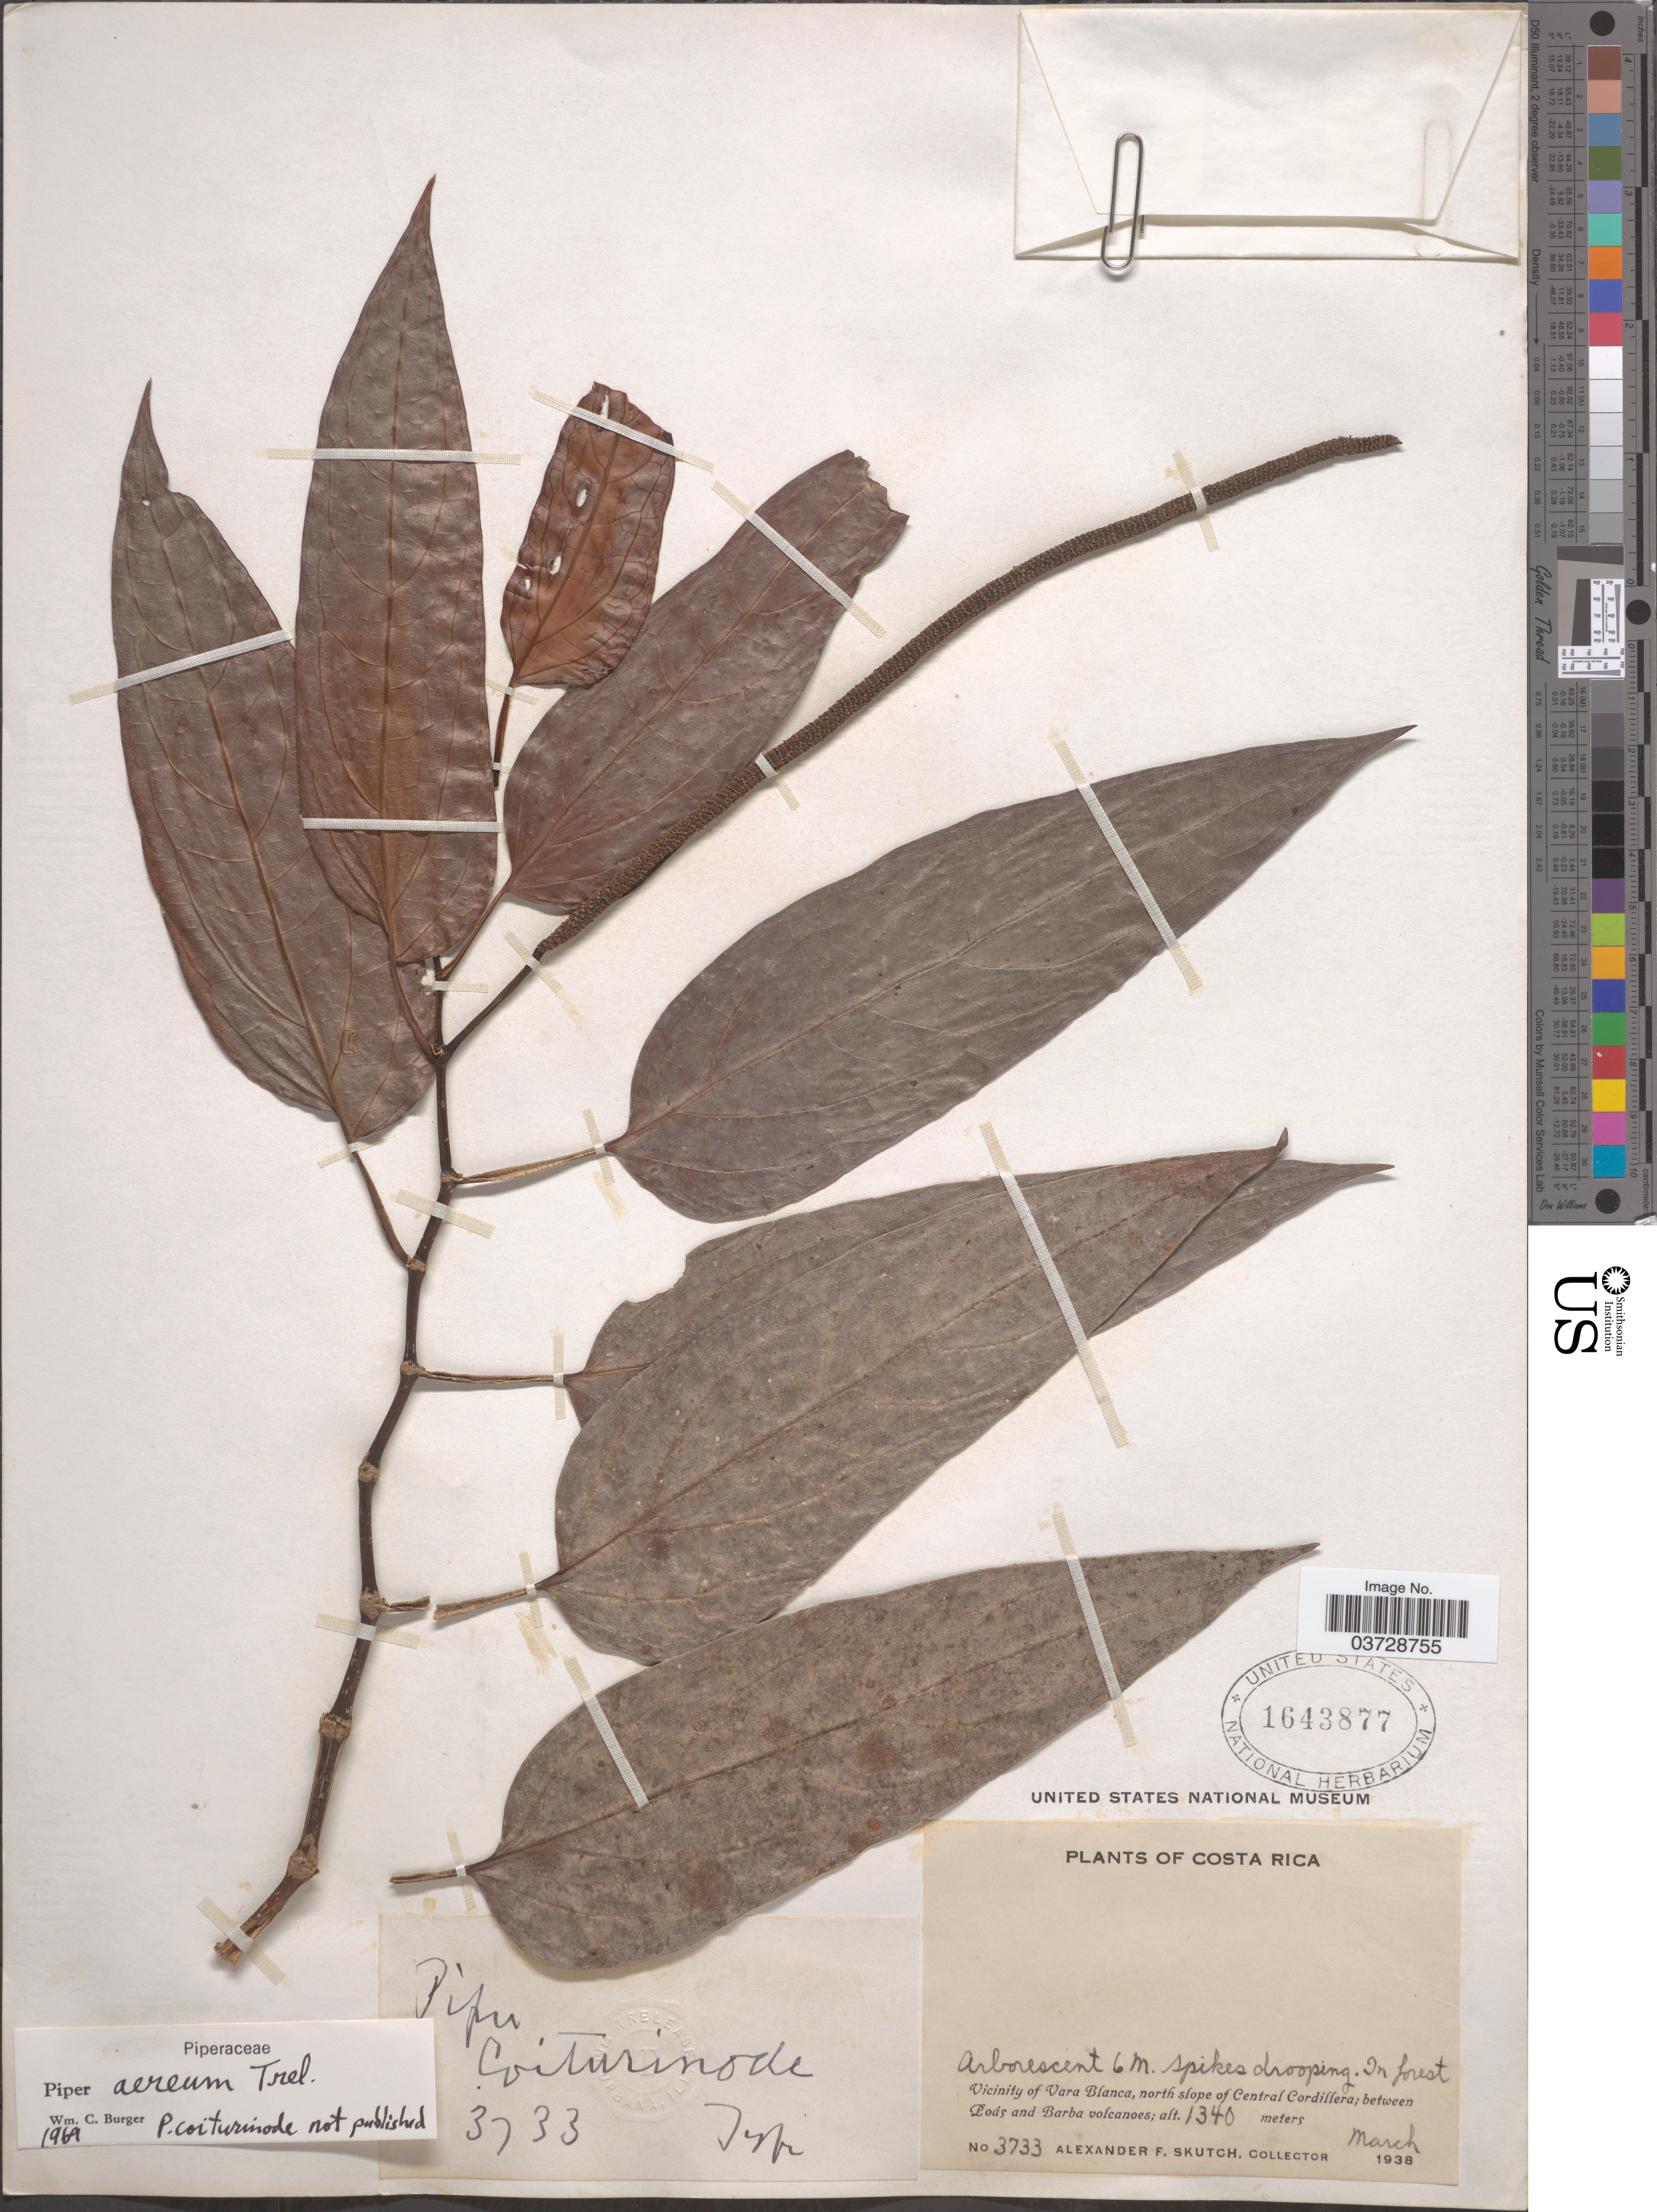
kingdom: Plantae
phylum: Tracheophyta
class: Magnoliopsida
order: Piperales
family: Piperaceae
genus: Piper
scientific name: Piper aereum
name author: Trel.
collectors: A. F. Skutch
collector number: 3733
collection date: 1938-03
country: Costa Rica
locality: Vicinity of Vara Blanca, north slope of Central Cordillera; between Pods and Barba volcanoes.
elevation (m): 1340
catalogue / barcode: US 1643877